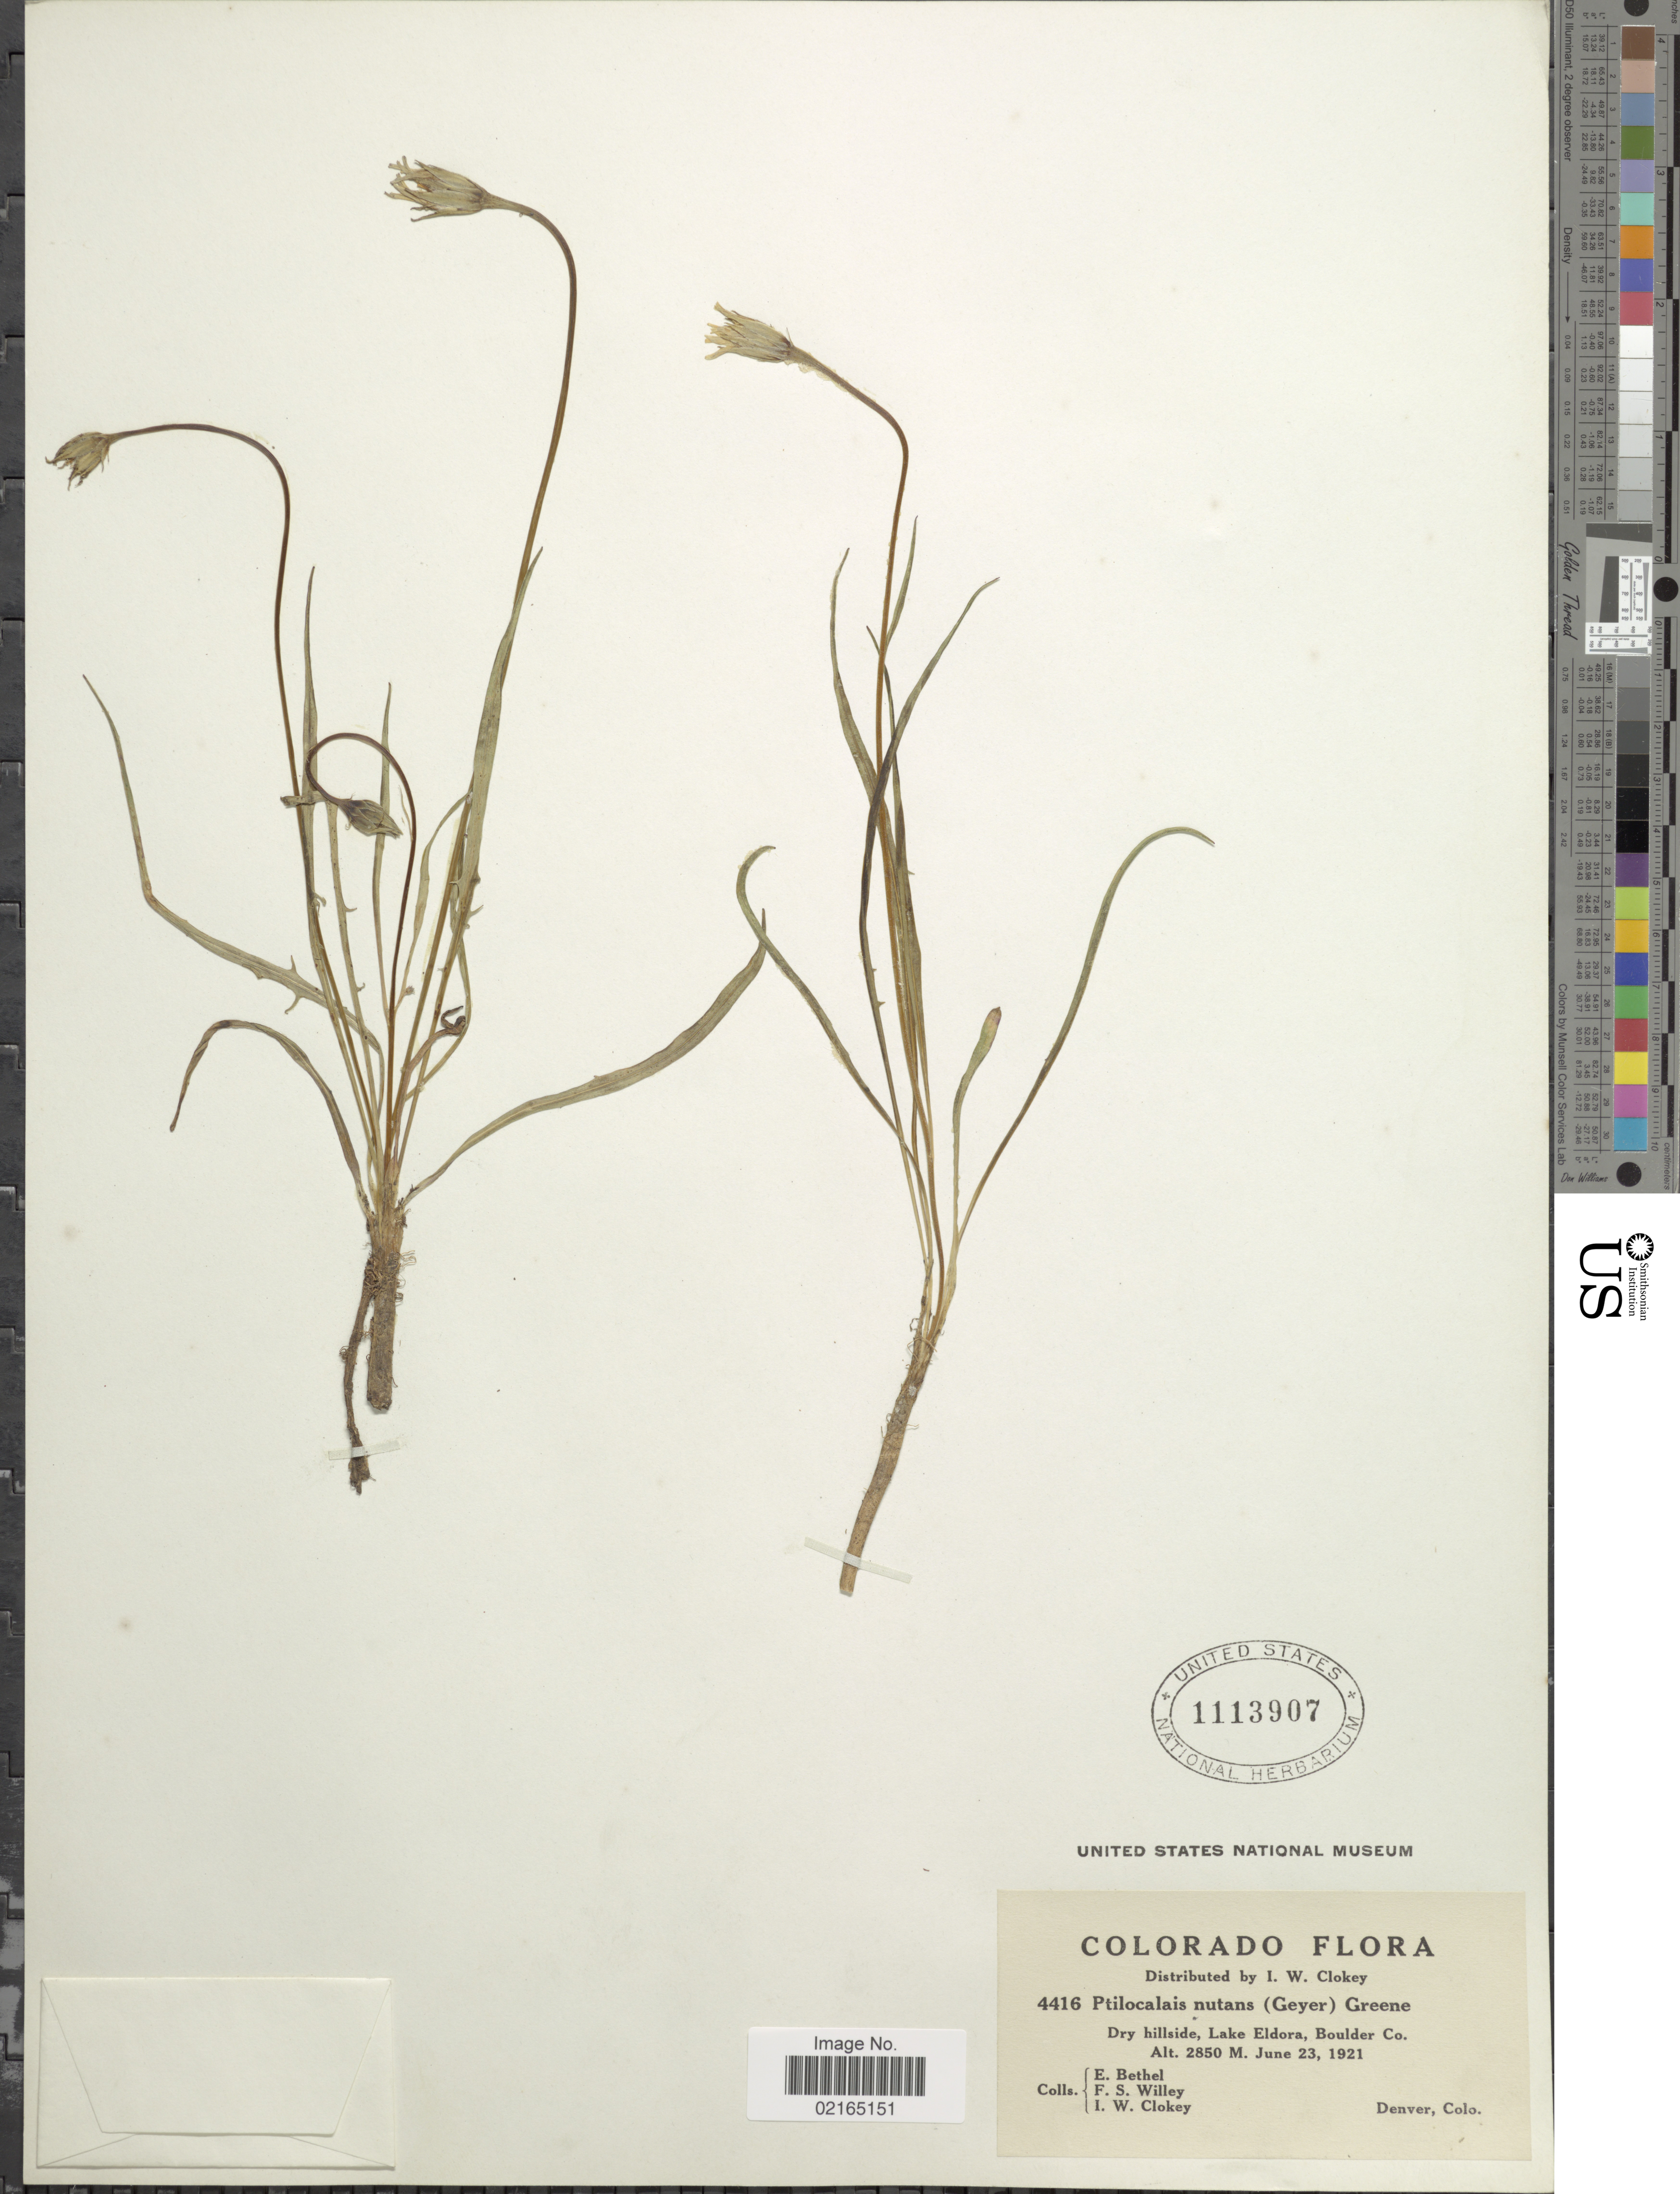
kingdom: Plantae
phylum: Tracheophyta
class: Magnoliopsida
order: Asterales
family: Asteraceae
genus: Microseris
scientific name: Microseris nutans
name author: (Hook.) Sch. Bip.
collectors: E. Bethel, F. Willey & I. W. Clokey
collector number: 4416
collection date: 1921-06-23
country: United States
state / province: Colorado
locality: Dry hillside, Lake Eldora, Boulder Co.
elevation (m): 2850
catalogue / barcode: US 1113907